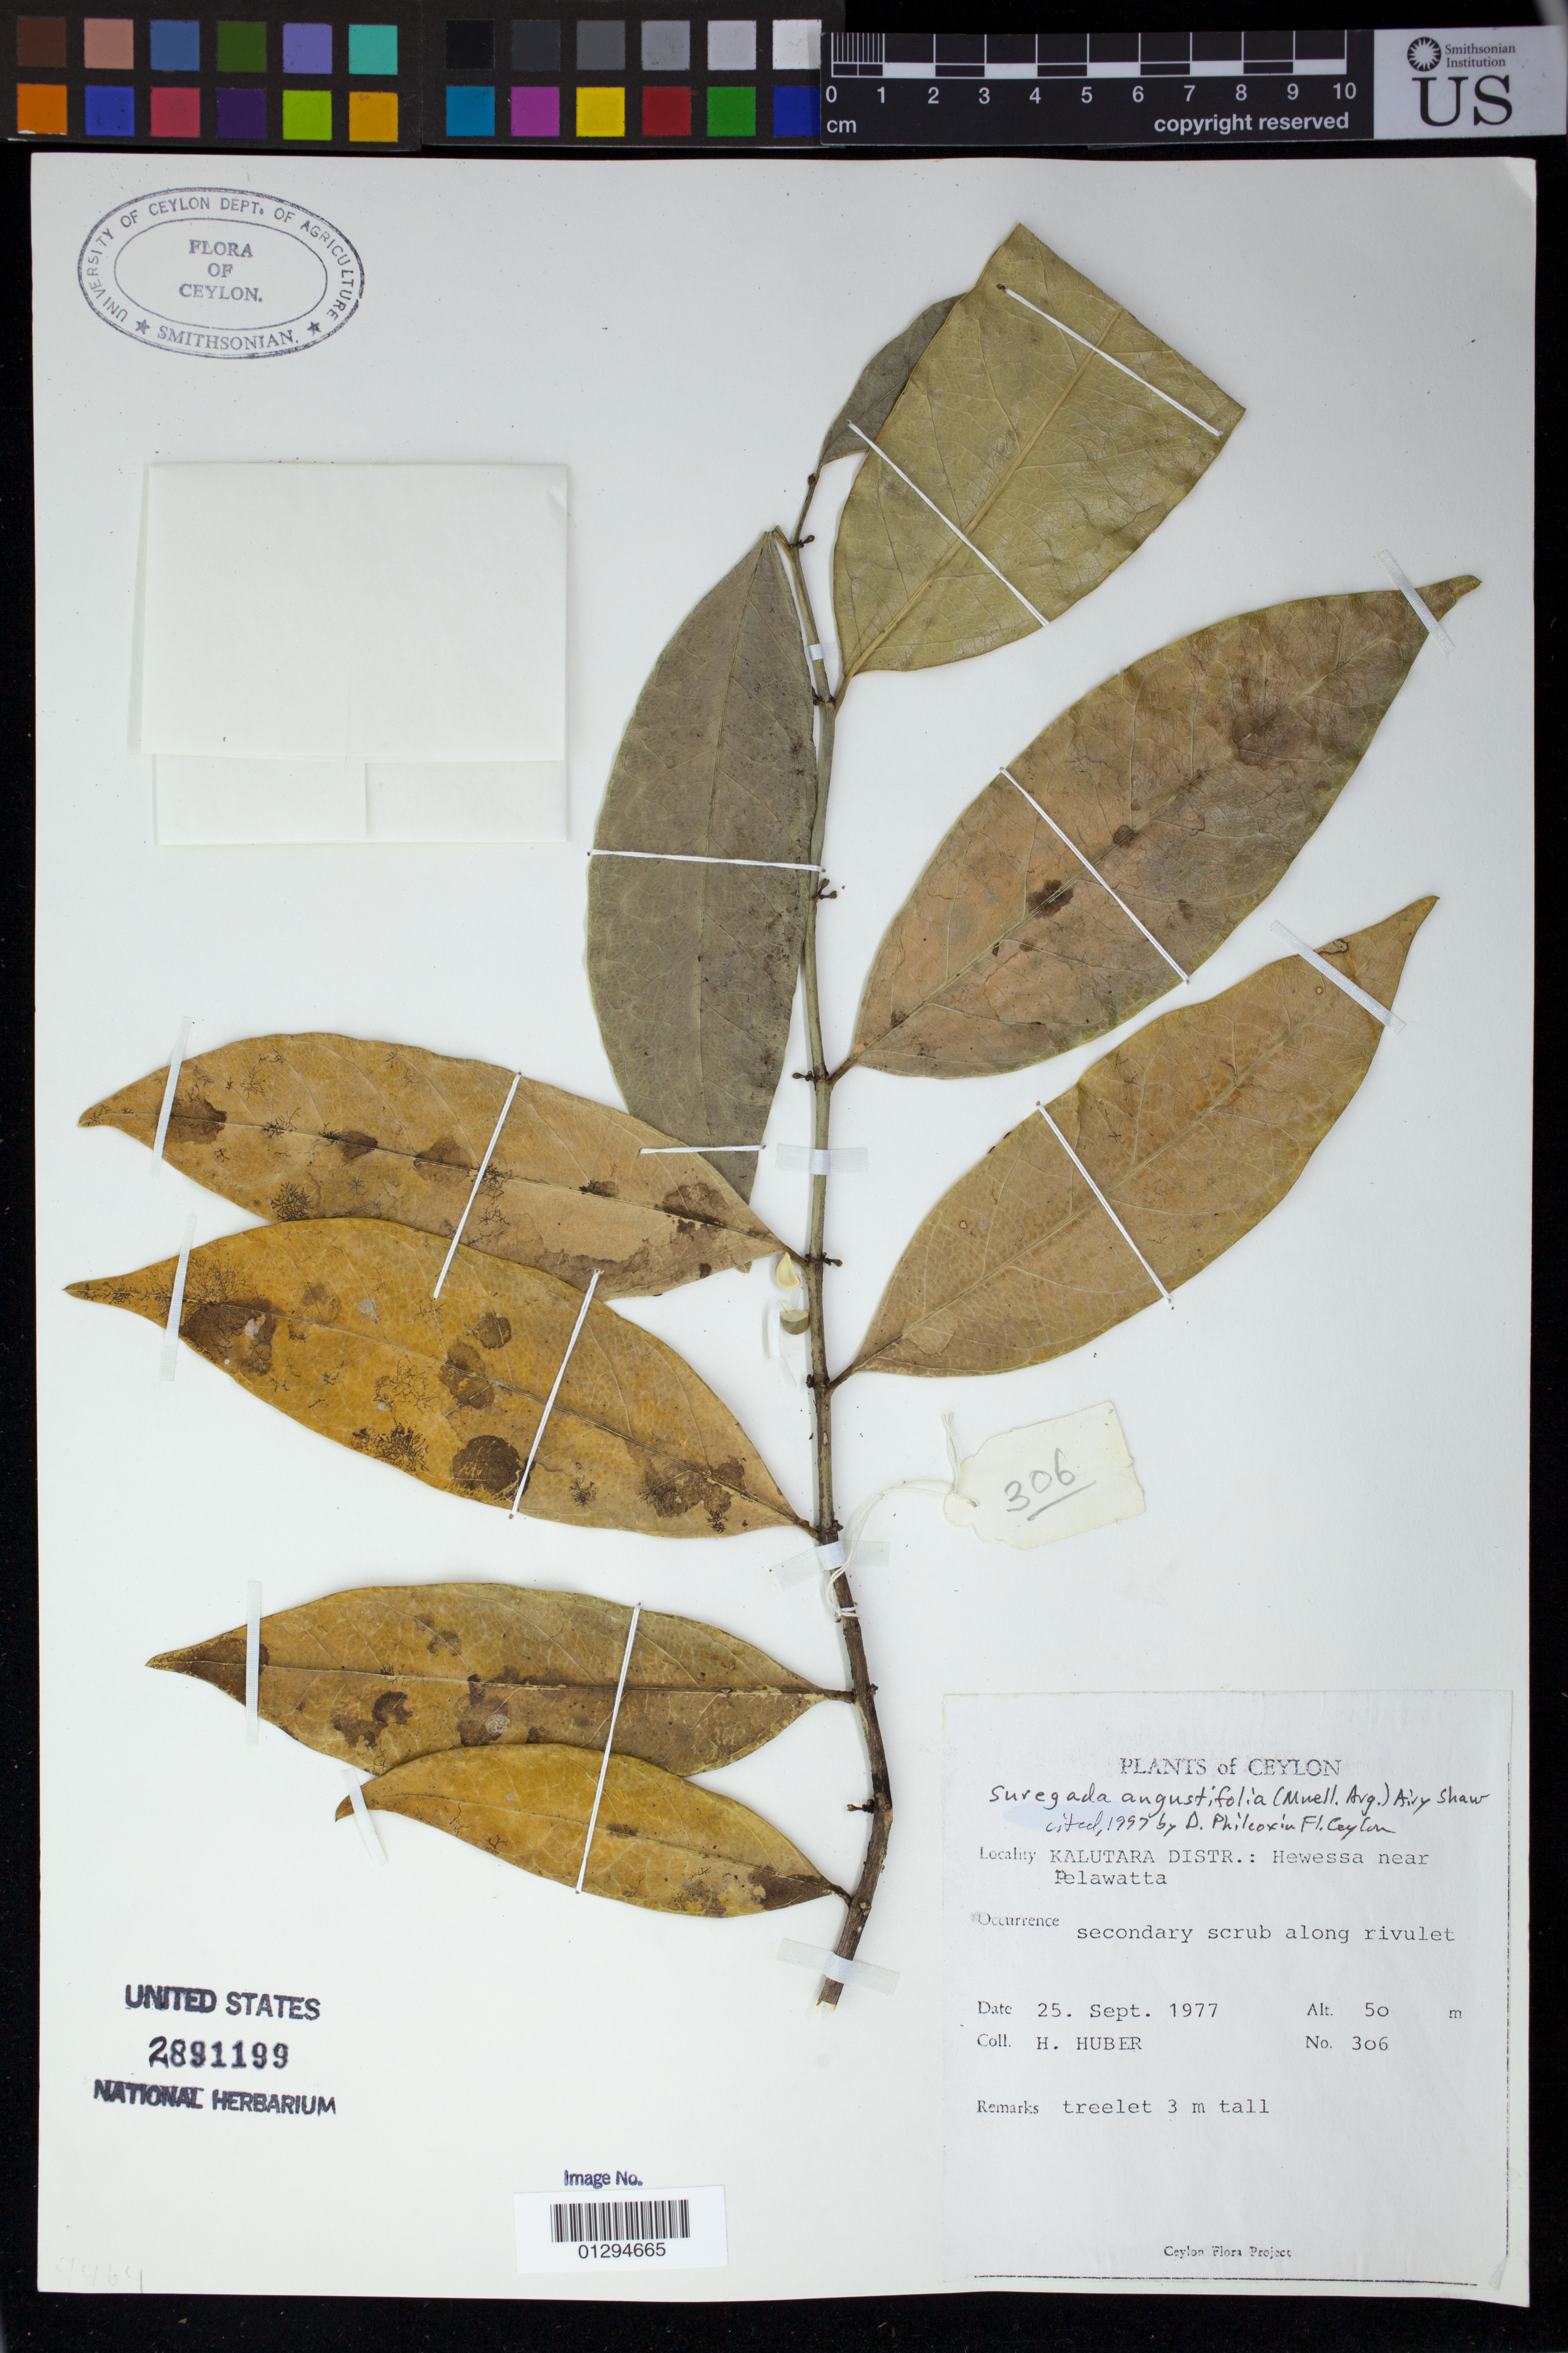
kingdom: Plantae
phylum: Tracheophyta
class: Magnoliopsida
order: Malpighiales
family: Euphorbiaceae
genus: Suregada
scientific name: Suregada angustifolia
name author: Müll. Arg.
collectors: H. Huber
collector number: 306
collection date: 1977-09-25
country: Sri Lanka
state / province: Western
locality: Kalutara Distr.: Hewessa near Pelawatta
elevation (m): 50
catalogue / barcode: US 2891199